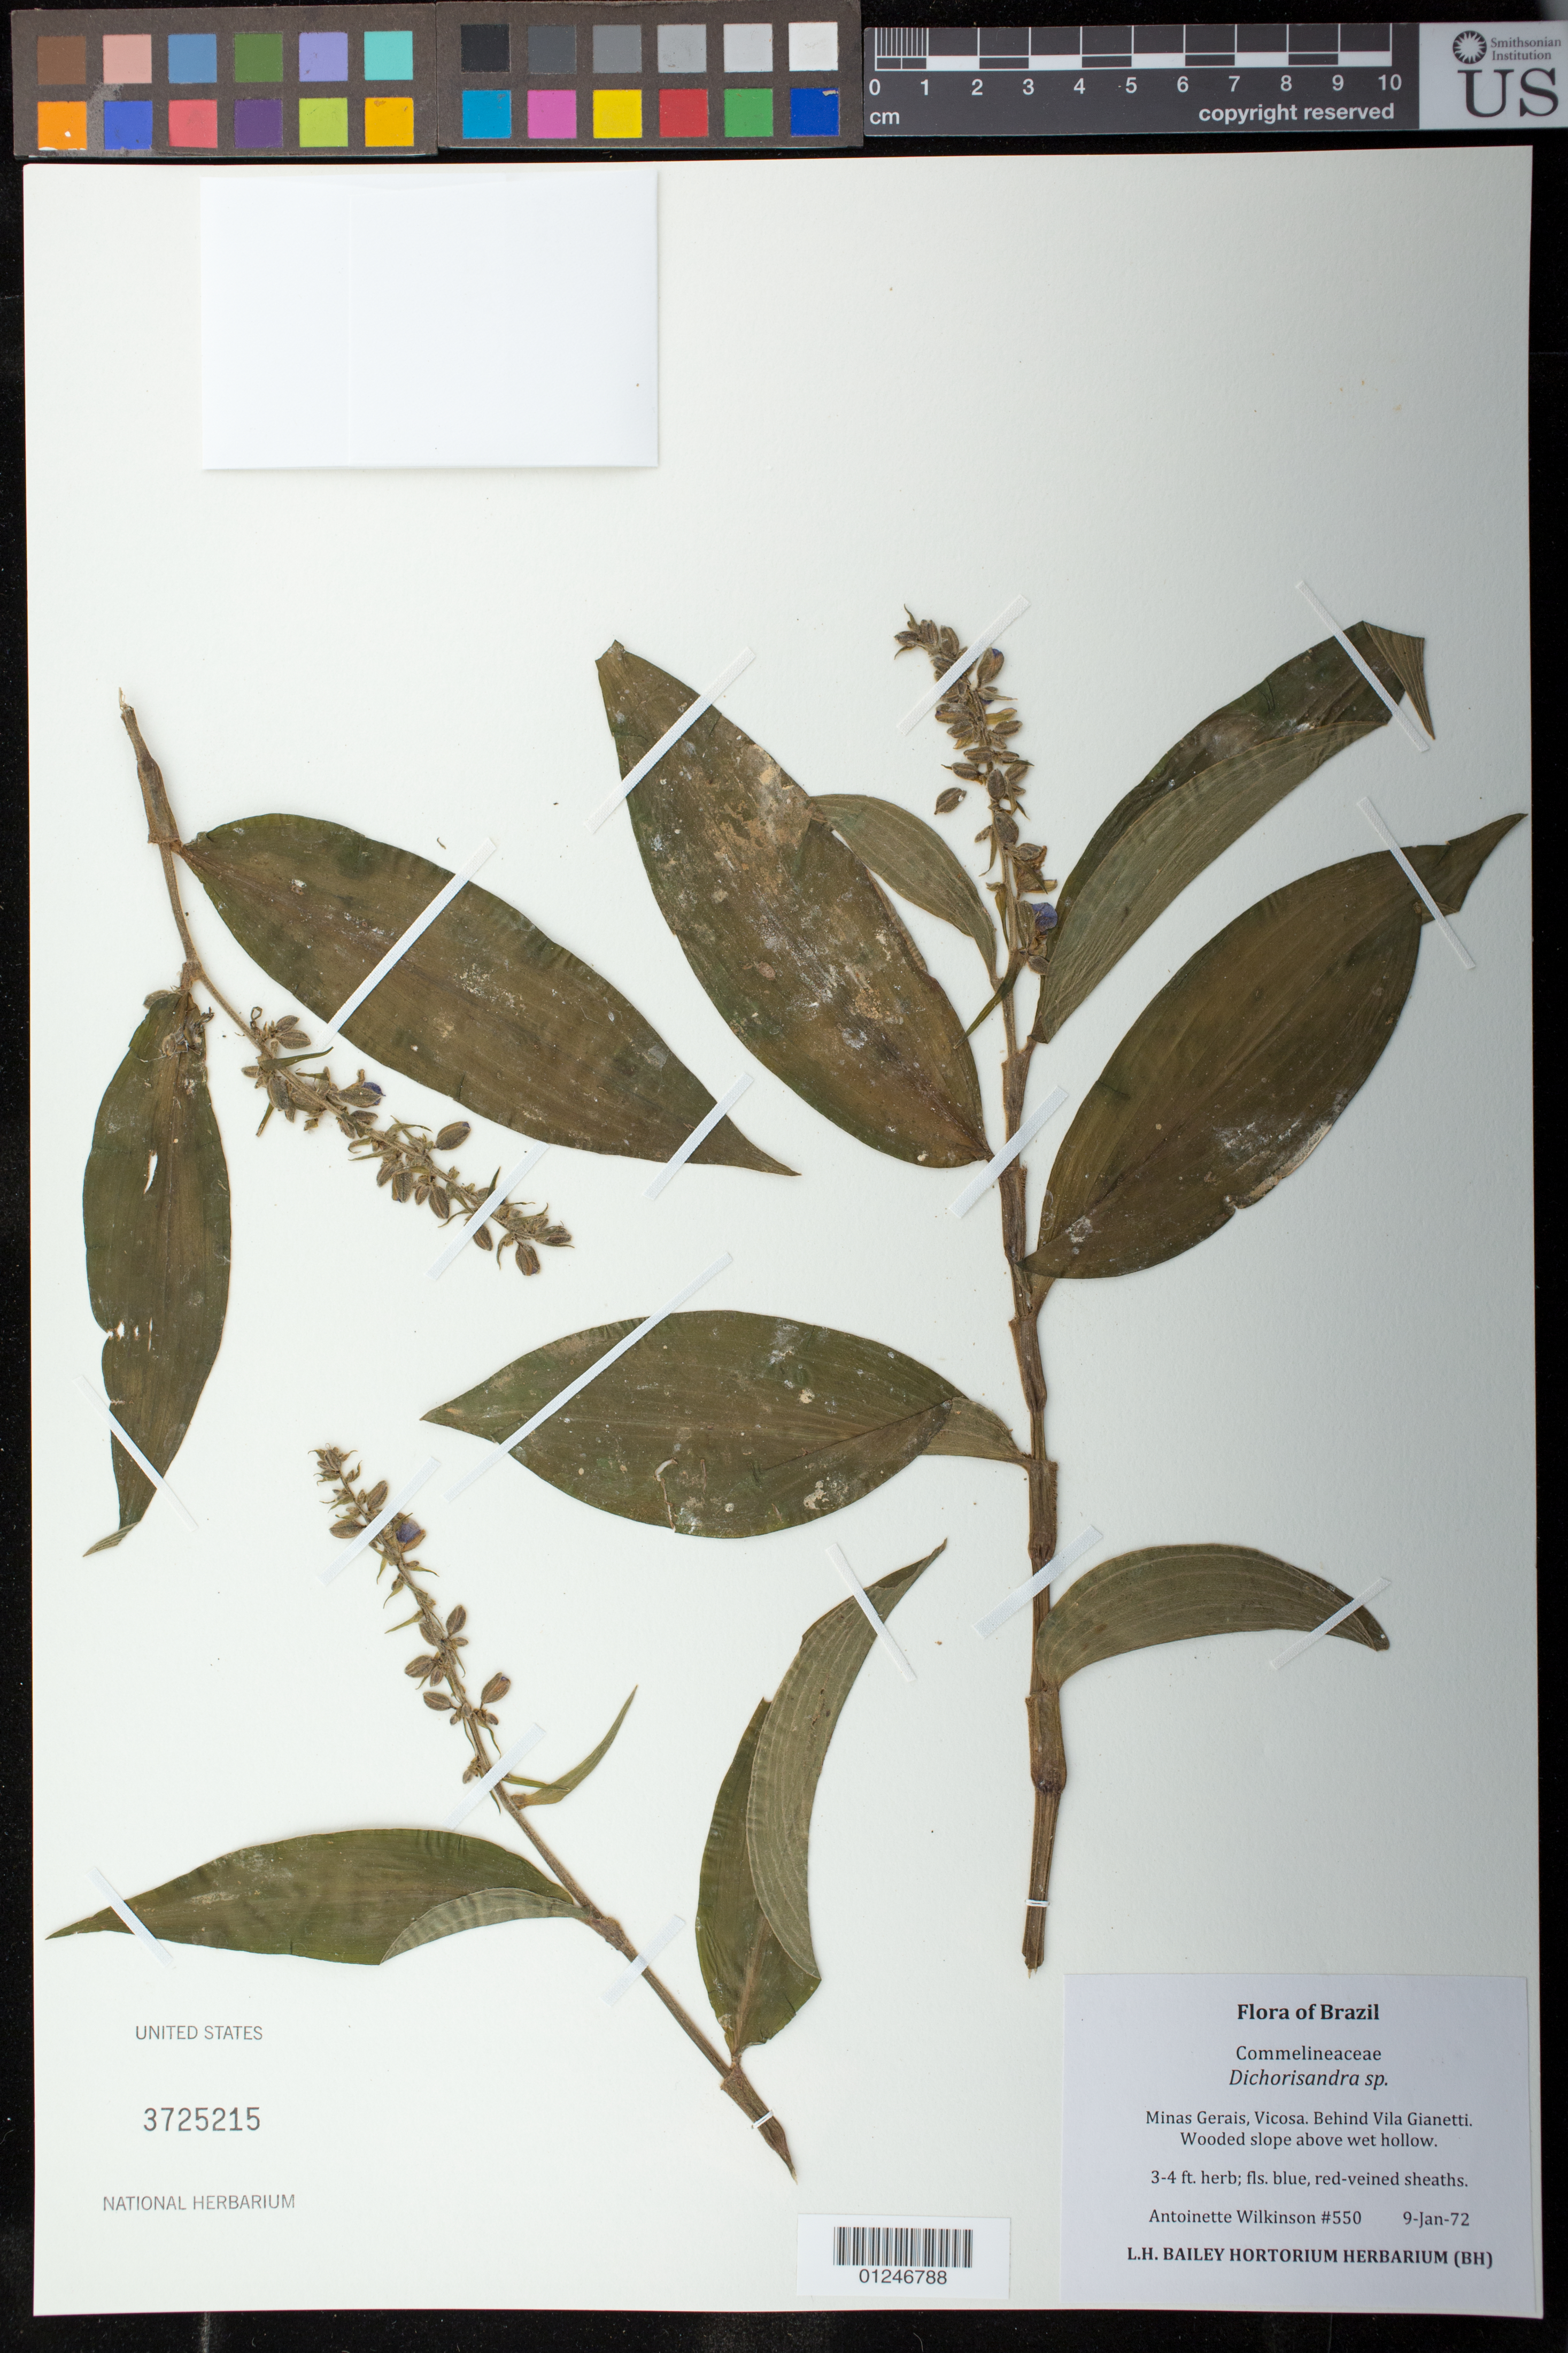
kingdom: Plantae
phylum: Tracheophyta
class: Liliopsida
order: Commelinales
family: Commelinaceae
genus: Dichorisandra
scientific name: Dichorisandra sp.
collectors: A. Wilkinson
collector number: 550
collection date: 1972-01-09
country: Brazil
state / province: Minas Gerais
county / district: Viçosa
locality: Behind Vila Gianetti.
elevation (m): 0.5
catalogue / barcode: US 3725215